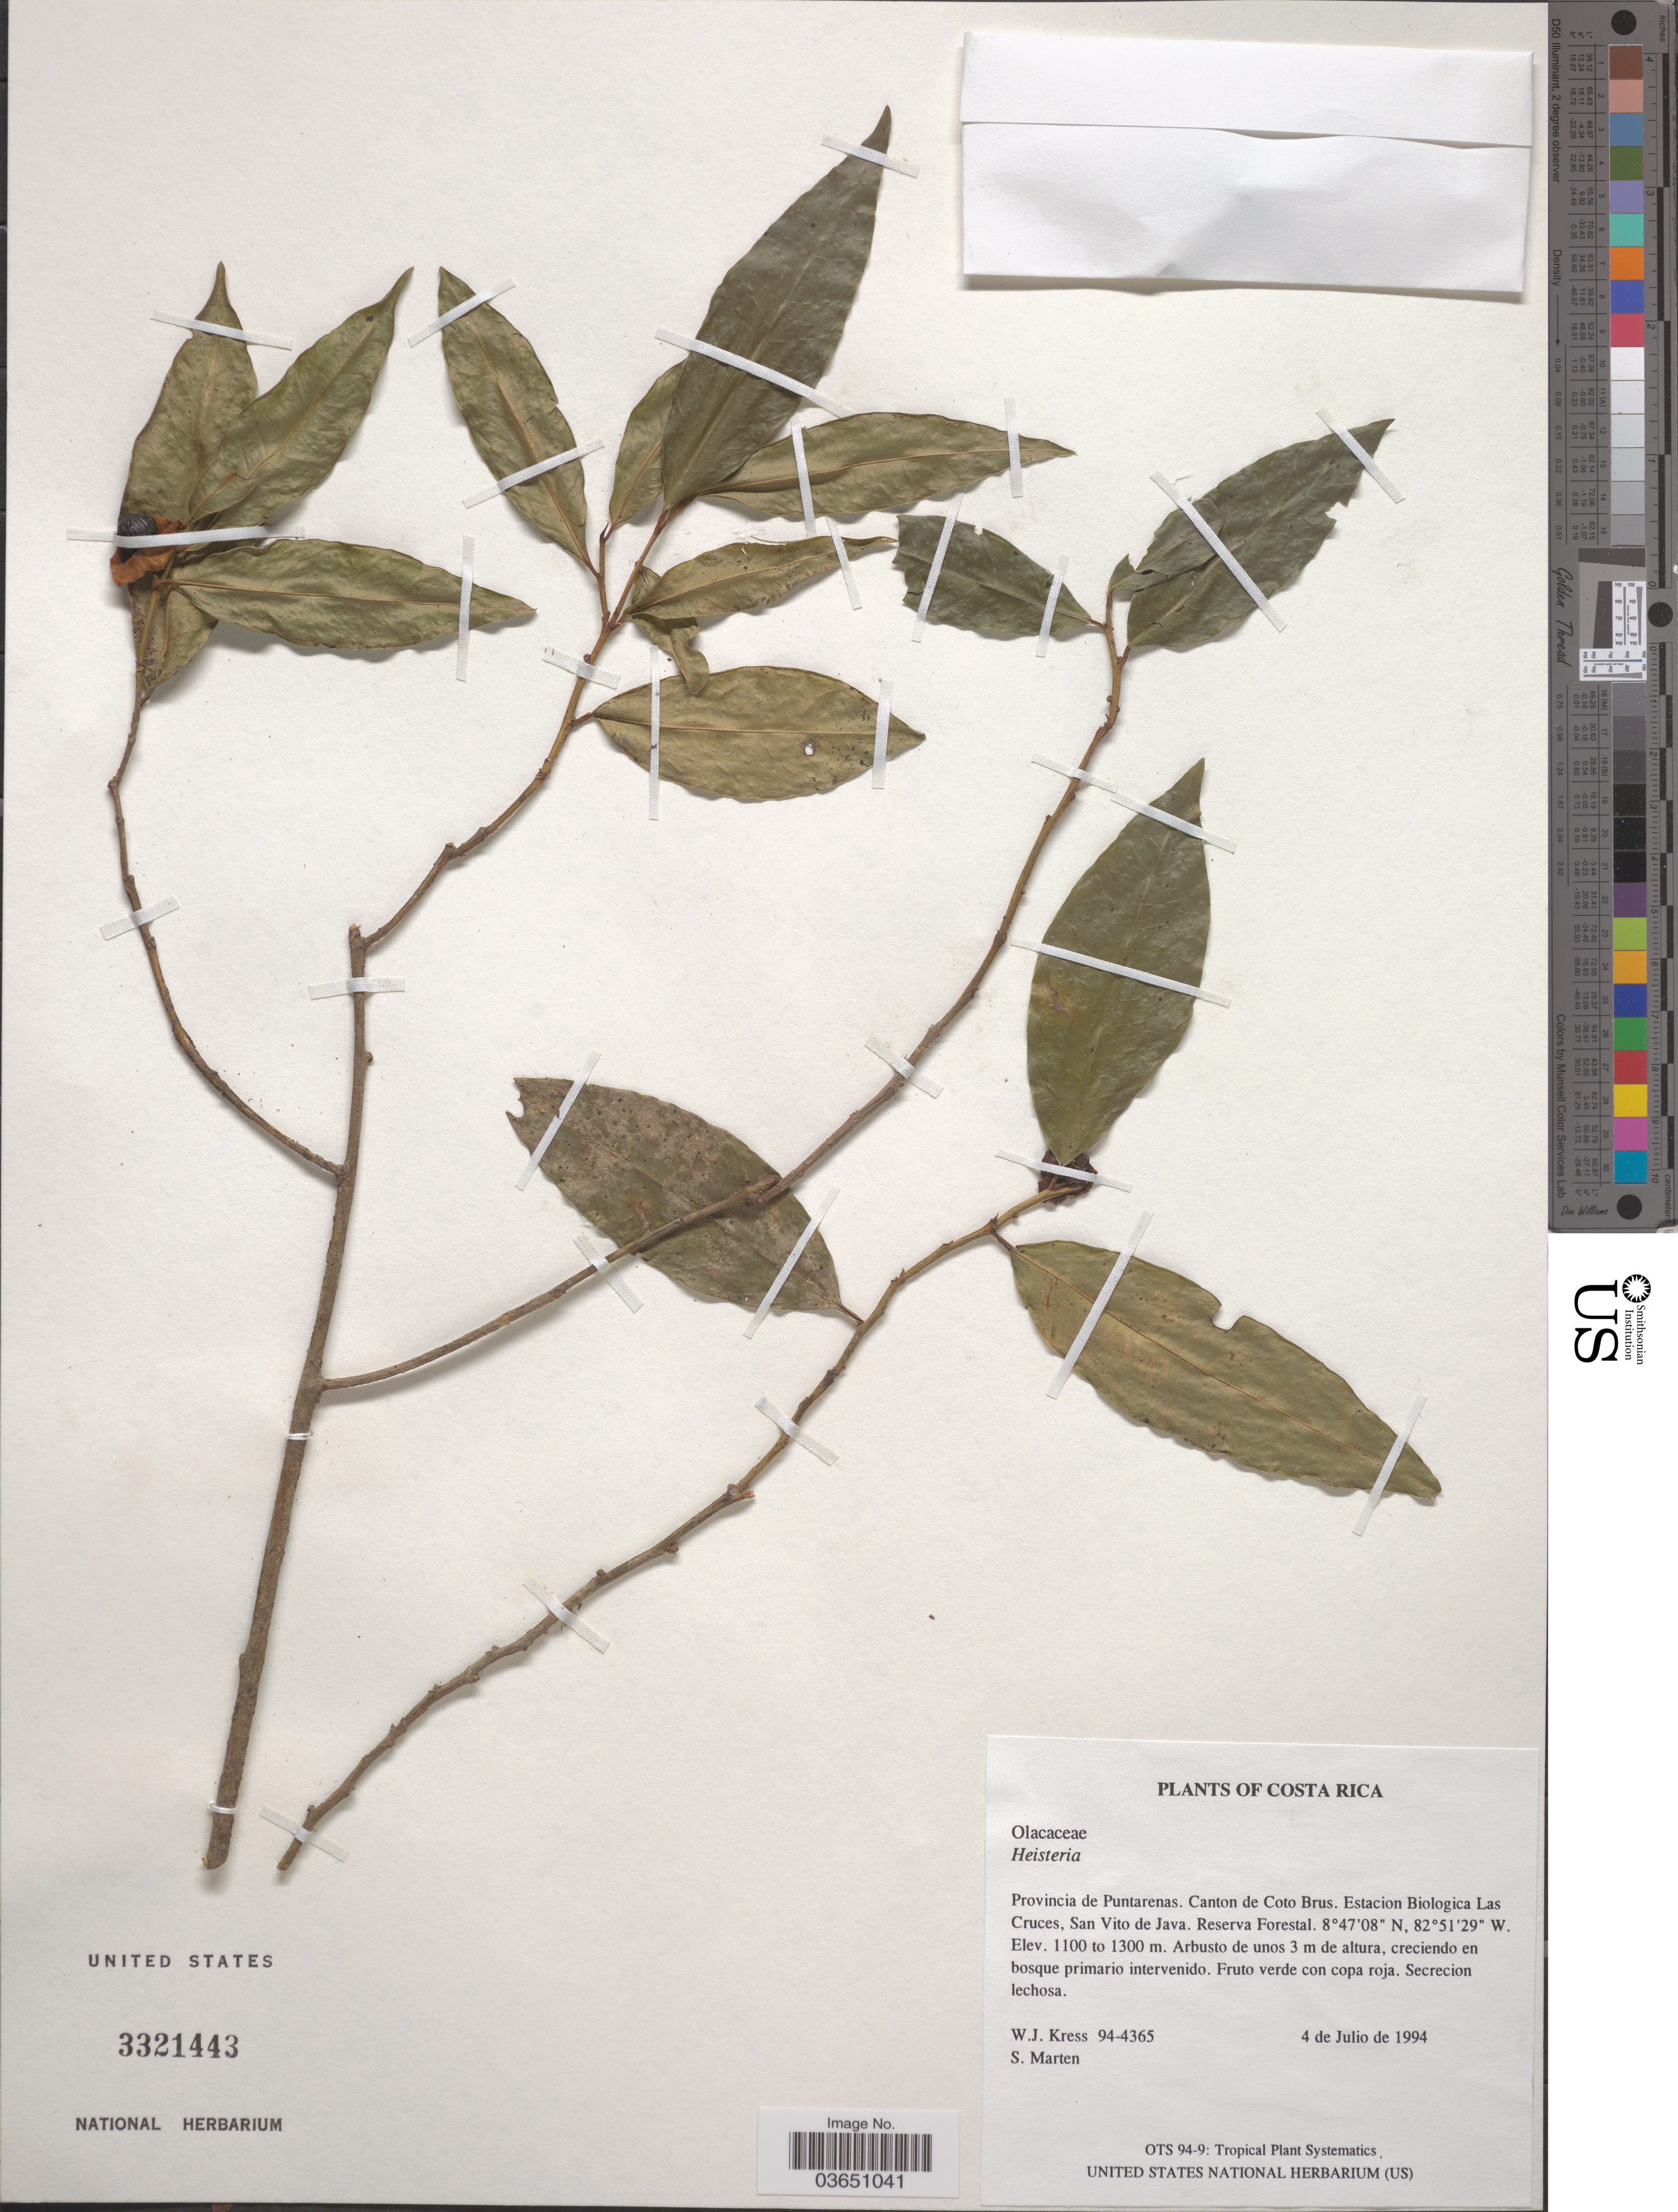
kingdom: Plantae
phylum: Tracheophyta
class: Magnoliopsida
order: Santalales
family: Erythropalaceae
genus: Heisteria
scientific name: Heisteria sp.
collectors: W. J. Kress & S. Marten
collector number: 94-4365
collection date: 1994-07-04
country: Costa Rica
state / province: Puntarenas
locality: Canton de Coto Brus. Estacion de Coto Brus. Estacion Biologica Las Cruces, San Vito de Java. Reserva Forestal.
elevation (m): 1100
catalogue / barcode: US 3321443